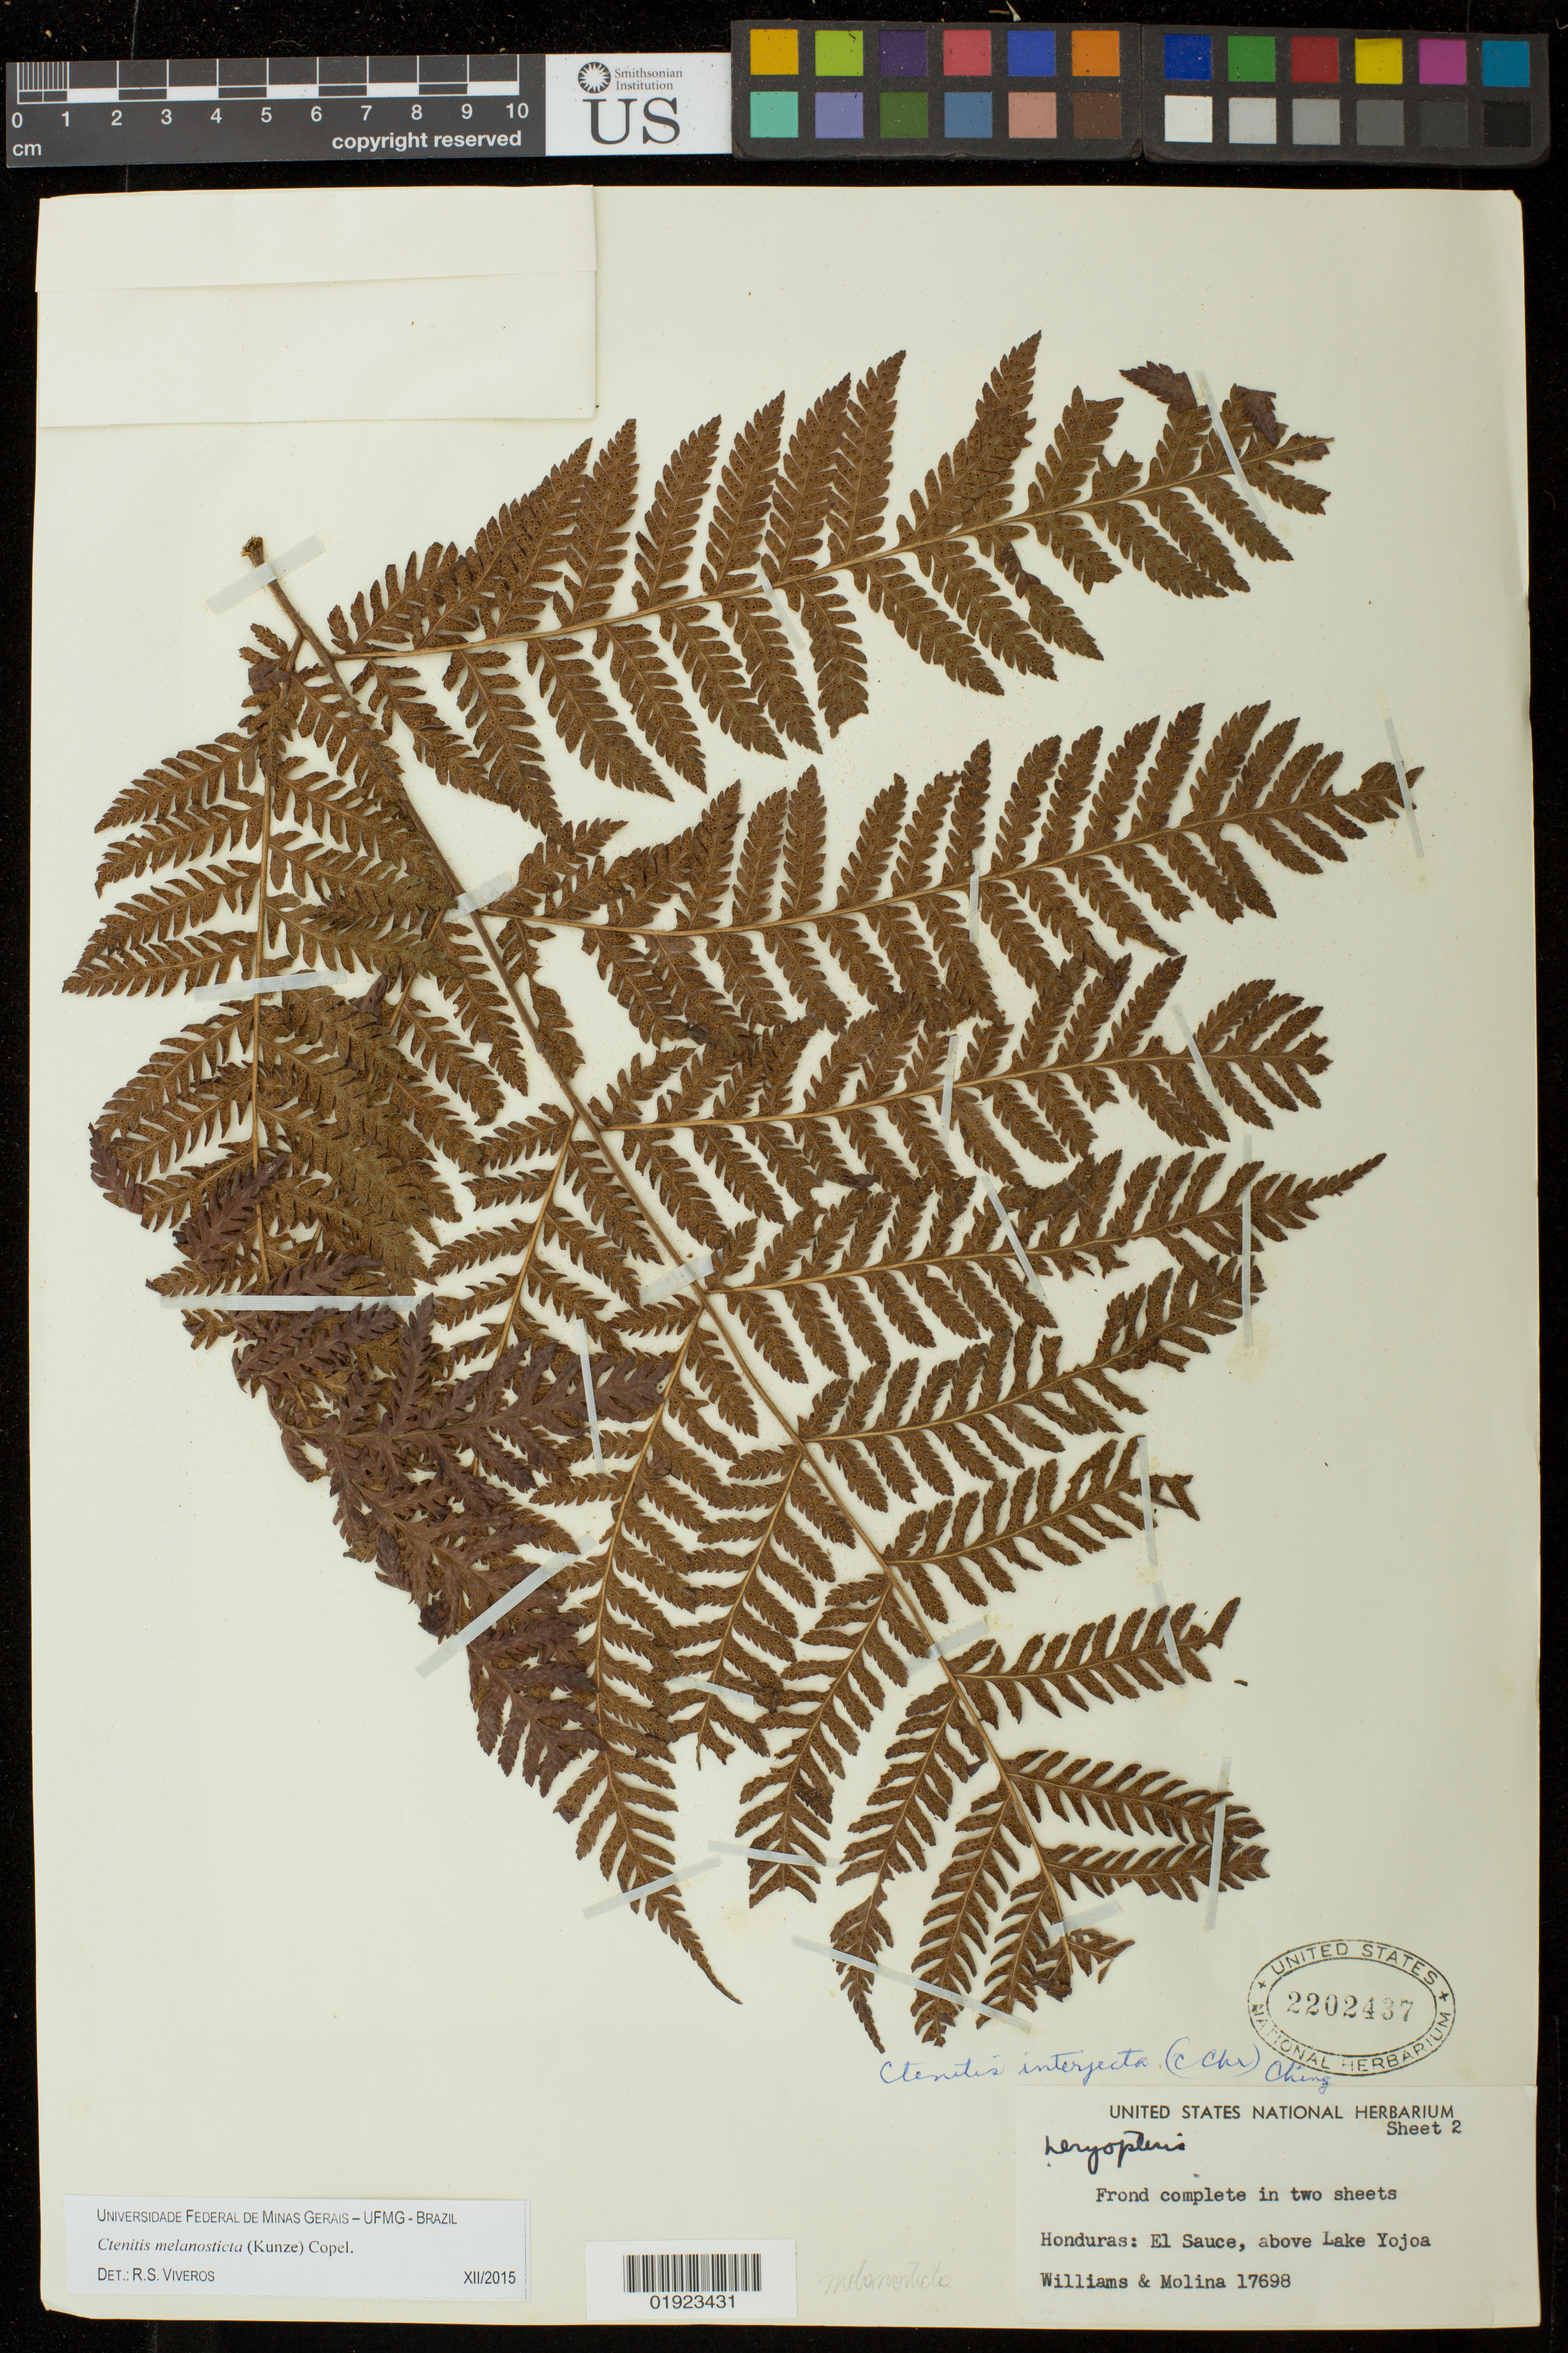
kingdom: Plantae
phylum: Tracheophyta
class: Polypodiopsida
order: Polypodiales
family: Dryopteridaceae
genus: Ctenitis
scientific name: Ctenitis melanosticta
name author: (Kunze) Copel.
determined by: Viveros, R. S.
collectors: L. O. Williams & A. Molina R.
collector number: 17698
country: Honduras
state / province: Comayagua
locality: El Sauce, above Lake Yojoa.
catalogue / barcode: US 2202437